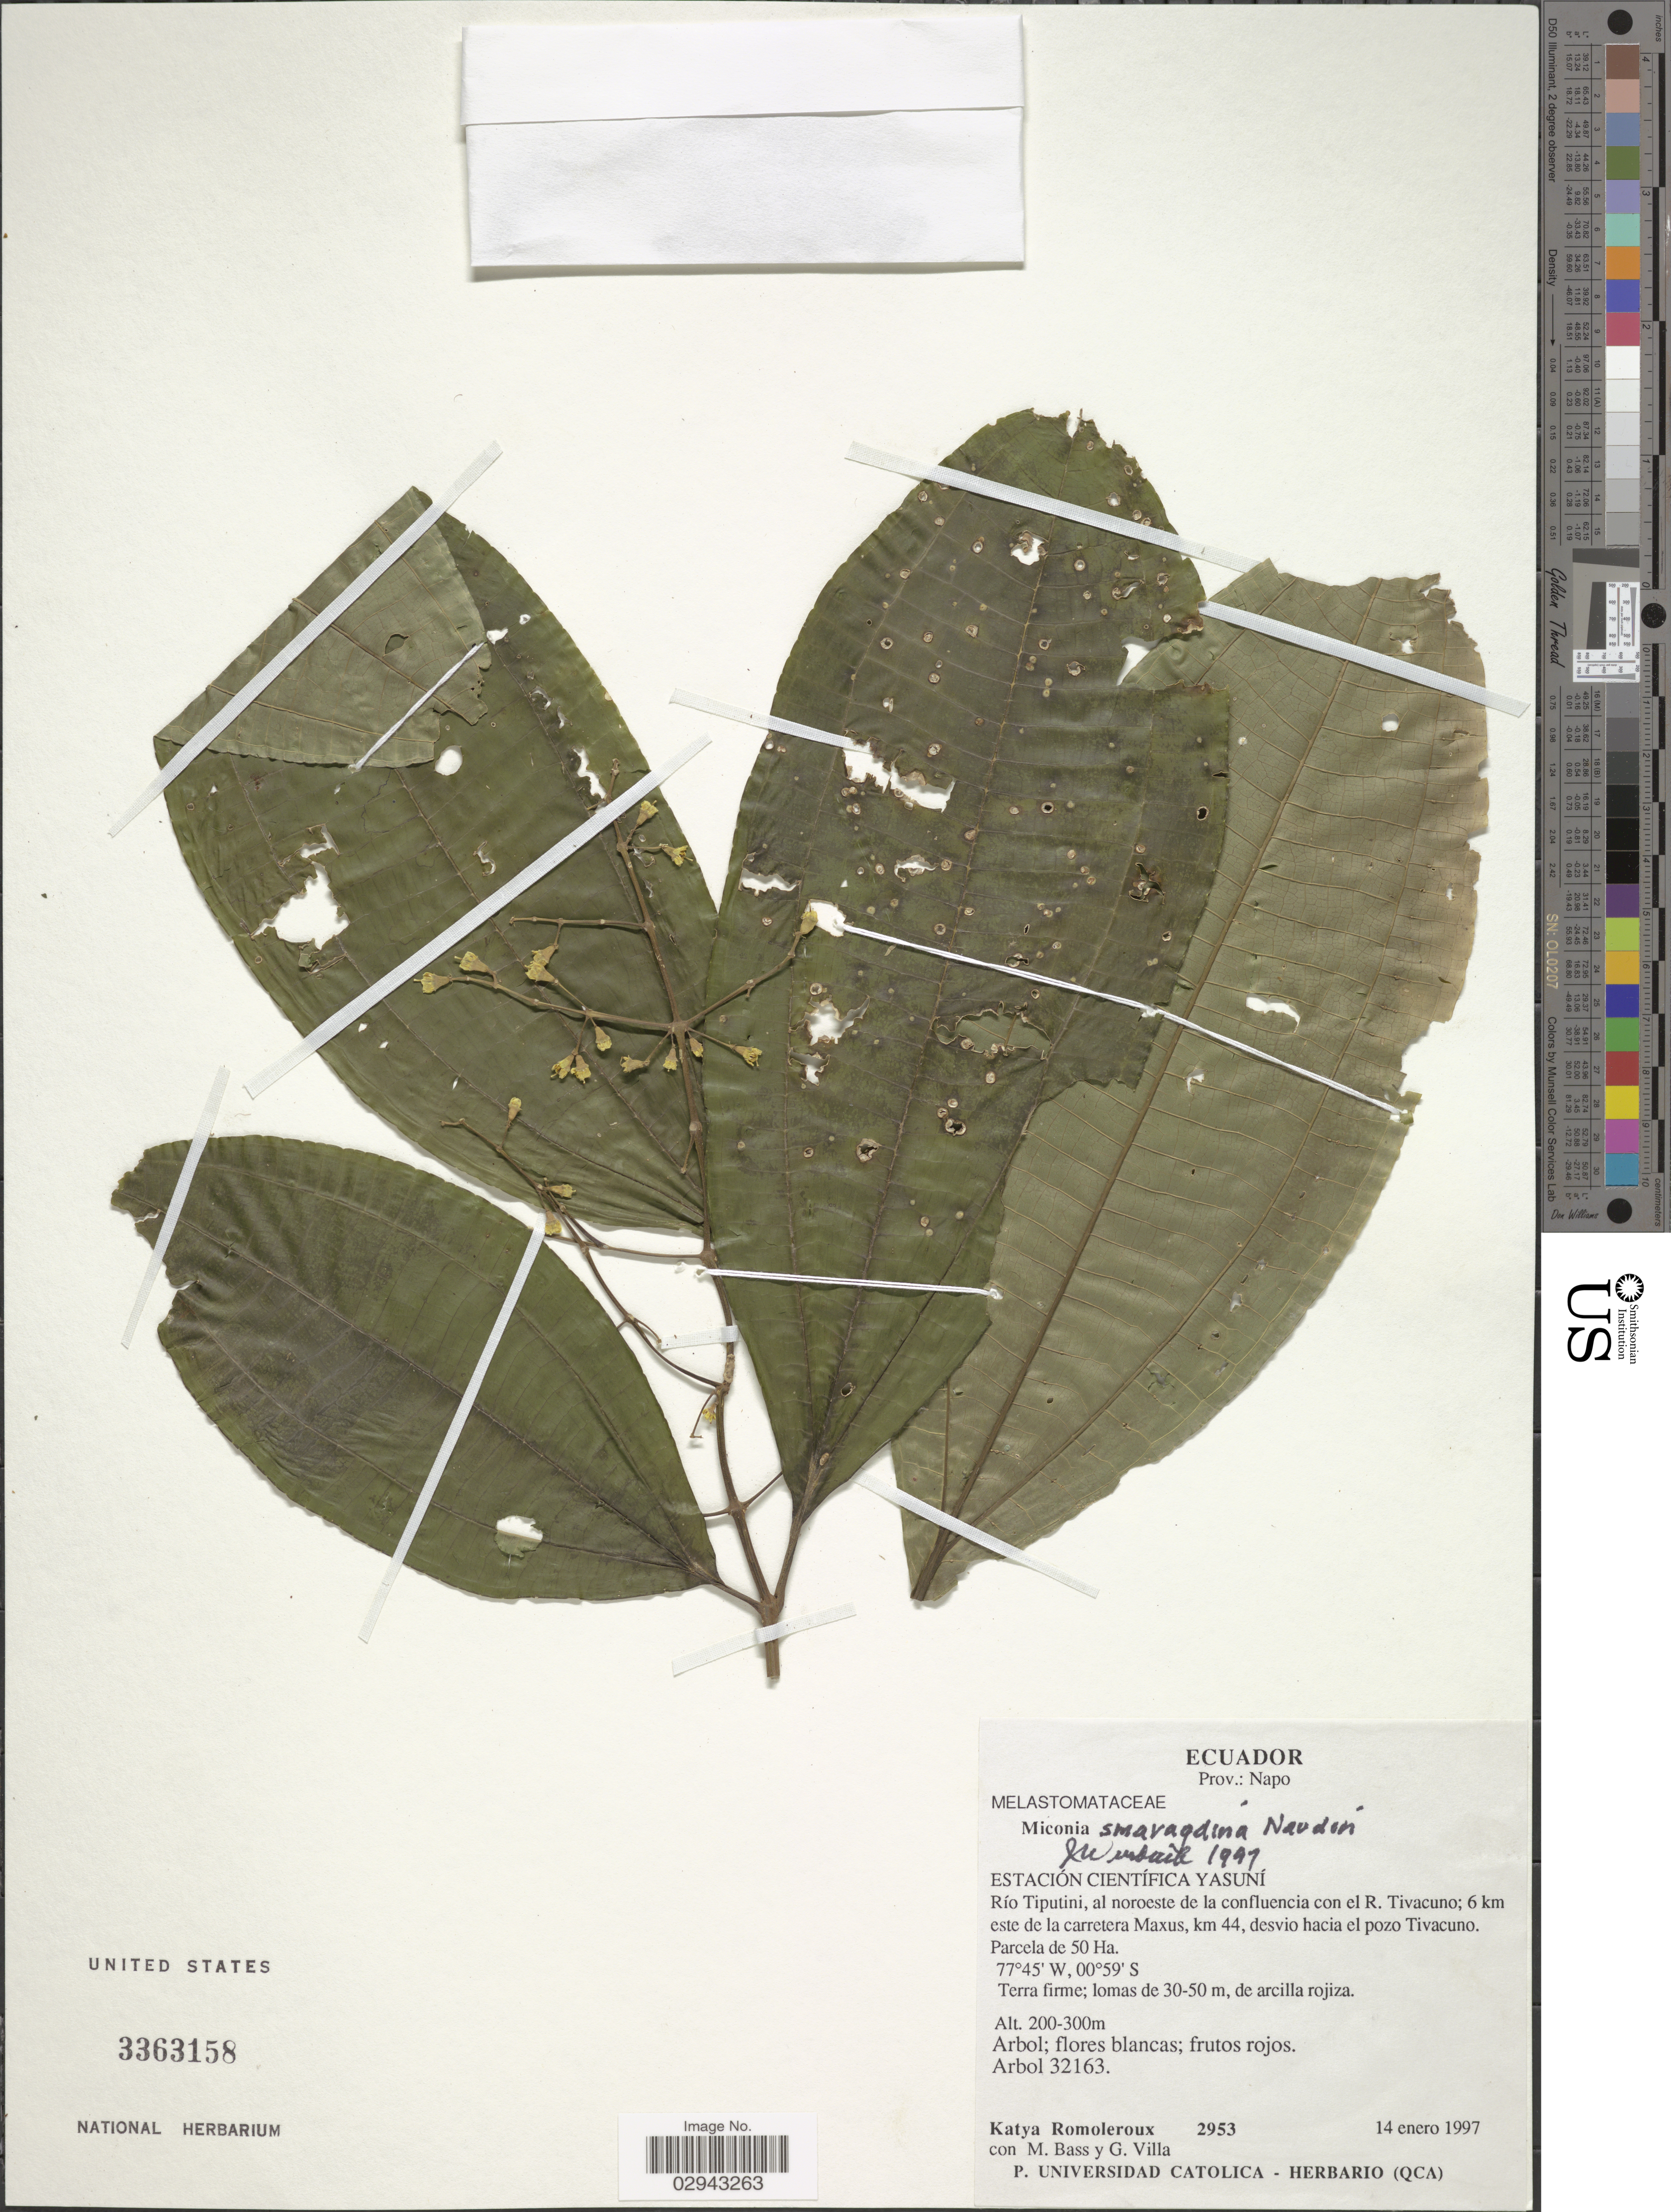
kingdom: Plantae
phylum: Tracheophyta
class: Magnoliopsida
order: Myrtales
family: Melastomataceae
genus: Miconia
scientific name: Miconia smaragdina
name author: Naudin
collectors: K. Romoleroux, M. Bass & G. Villa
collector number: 2953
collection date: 1997-01-14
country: Ecuador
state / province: Napo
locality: Estación Científica Yasuní. Río Tipuntini, al noroeste de la confluencia con el R. Tivacuno; 6 km este de la carretera Maxus, km 44, desvio hacia el pozo Tivacuno. Parcela de 50 Ha.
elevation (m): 200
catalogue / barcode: US 3363158